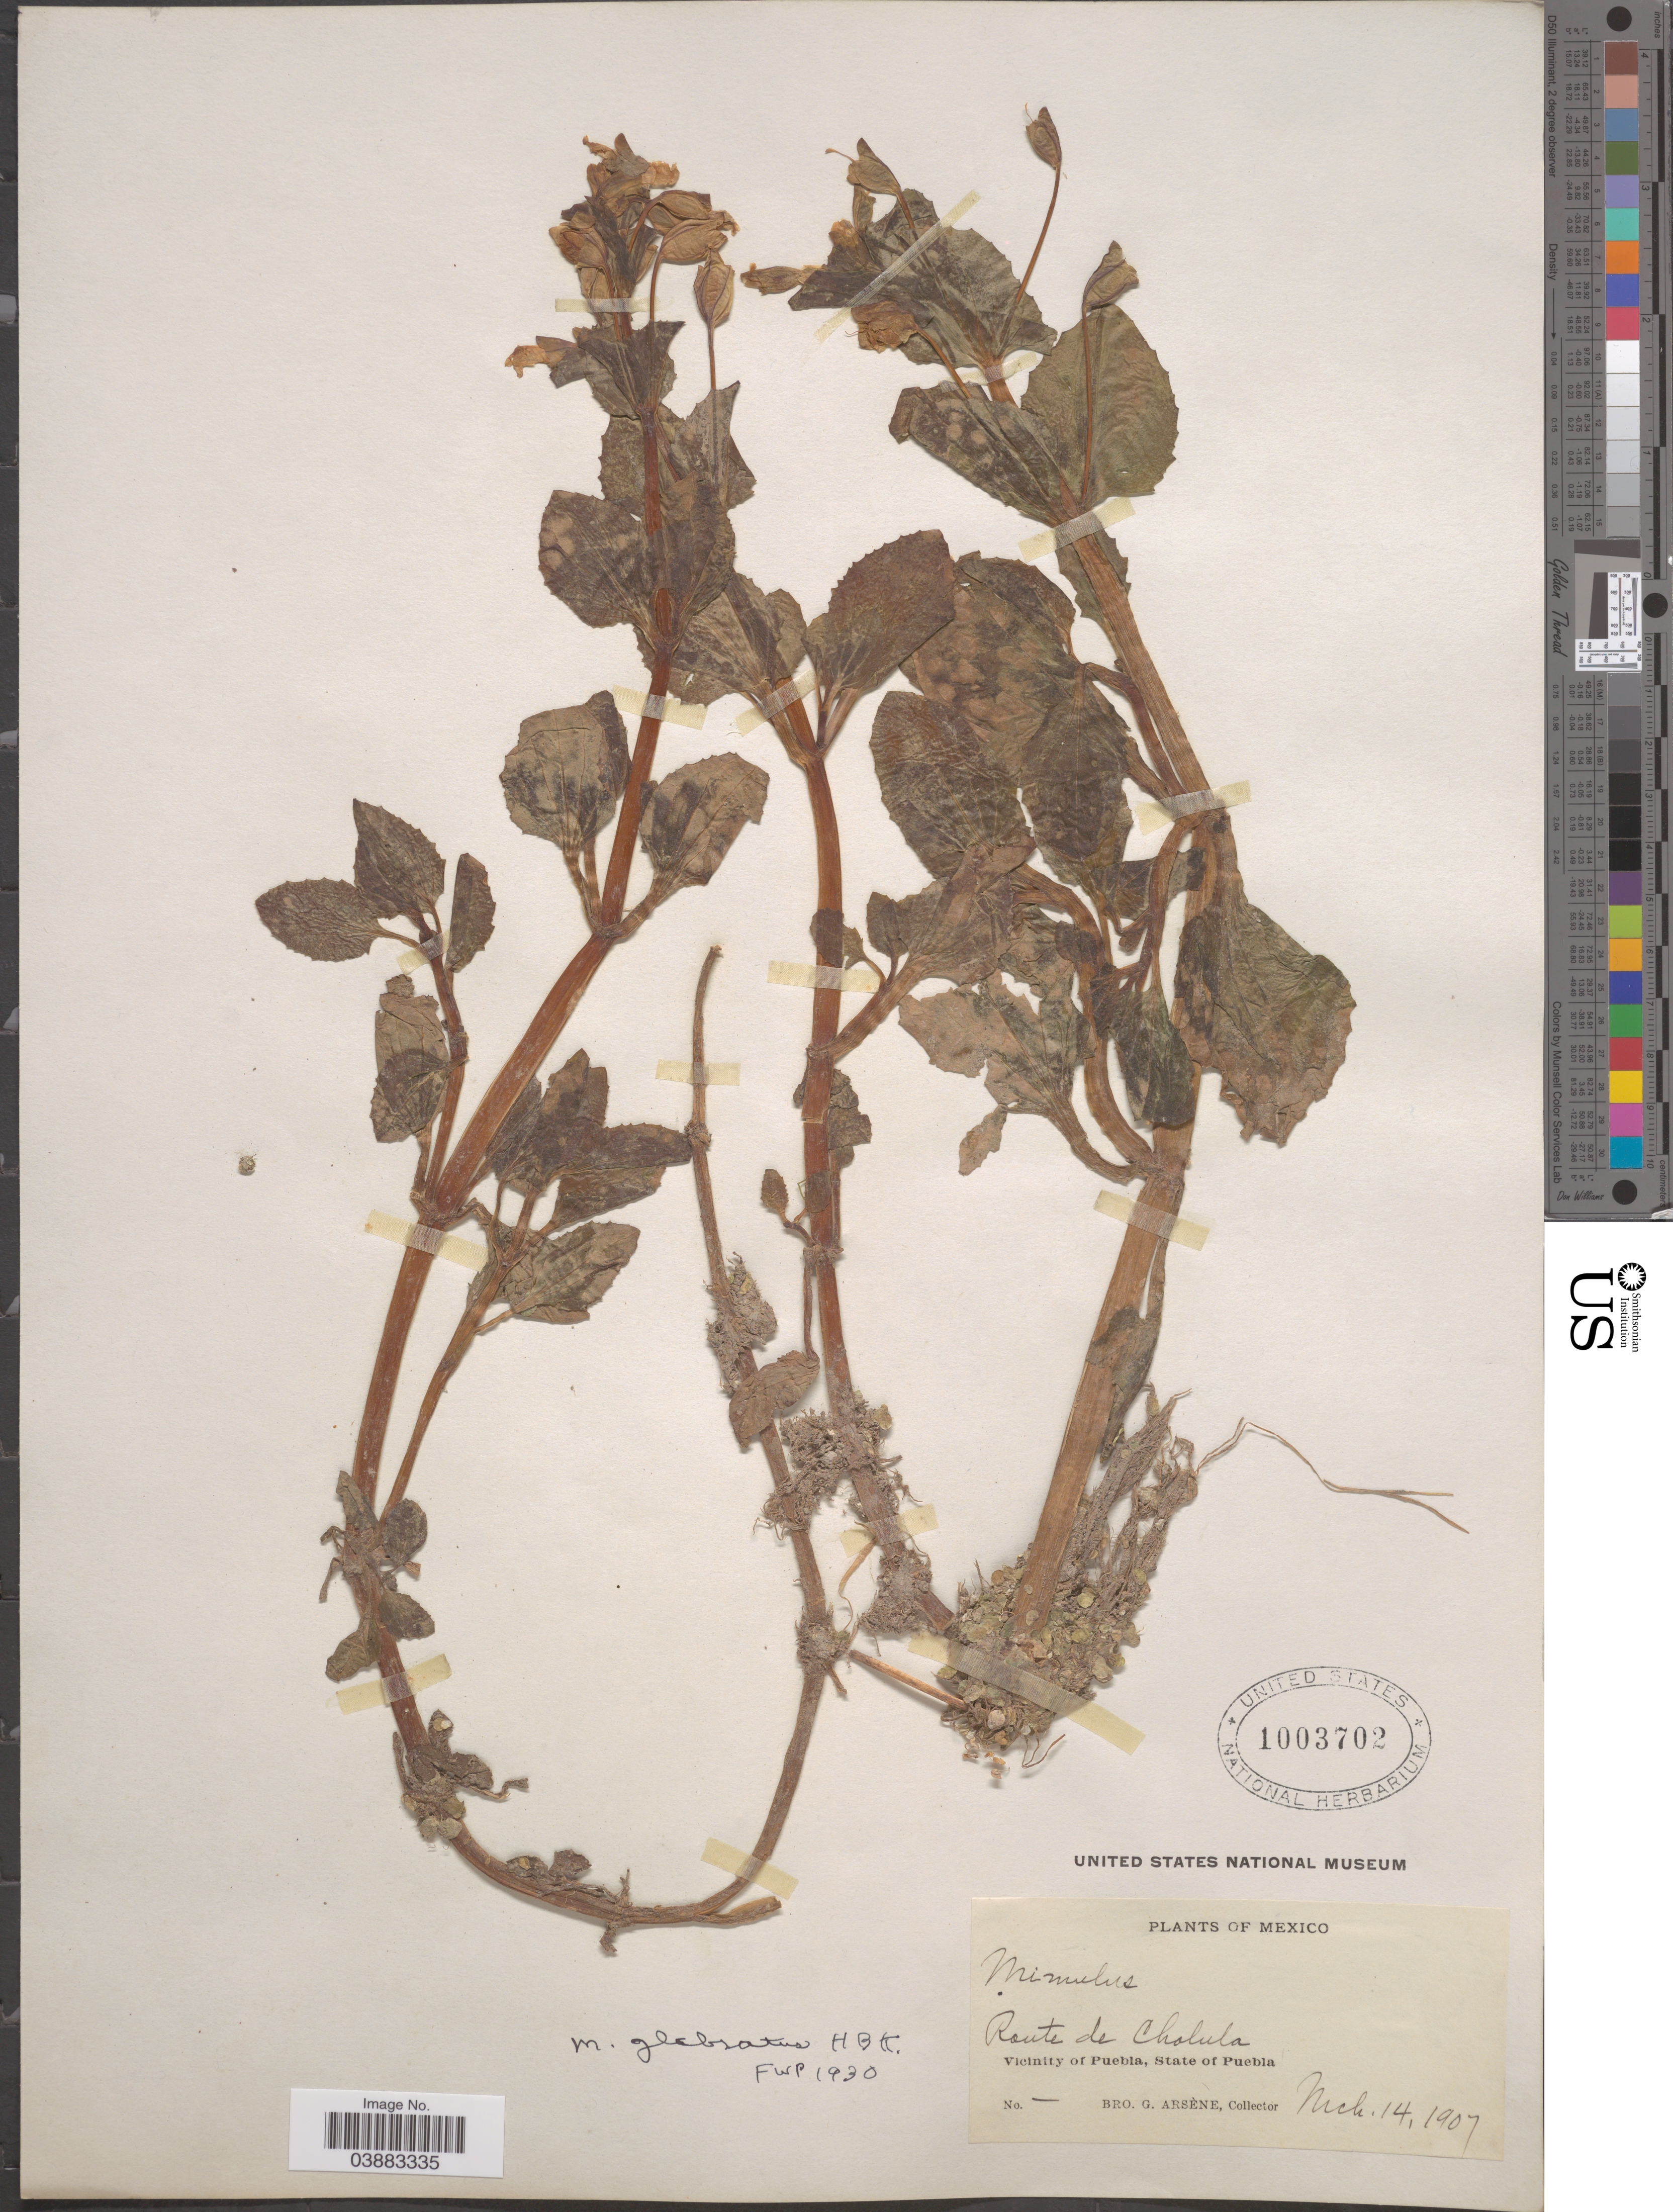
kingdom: Plantae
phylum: Tracheophyta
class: Magnoliopsida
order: Lamiales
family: Phrymaceae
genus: Mimulus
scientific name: Mimulus glabratus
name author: Kunth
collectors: Bro. G. Arsène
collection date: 1907-03-14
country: Mexico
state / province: Puebla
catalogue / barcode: US 1003702